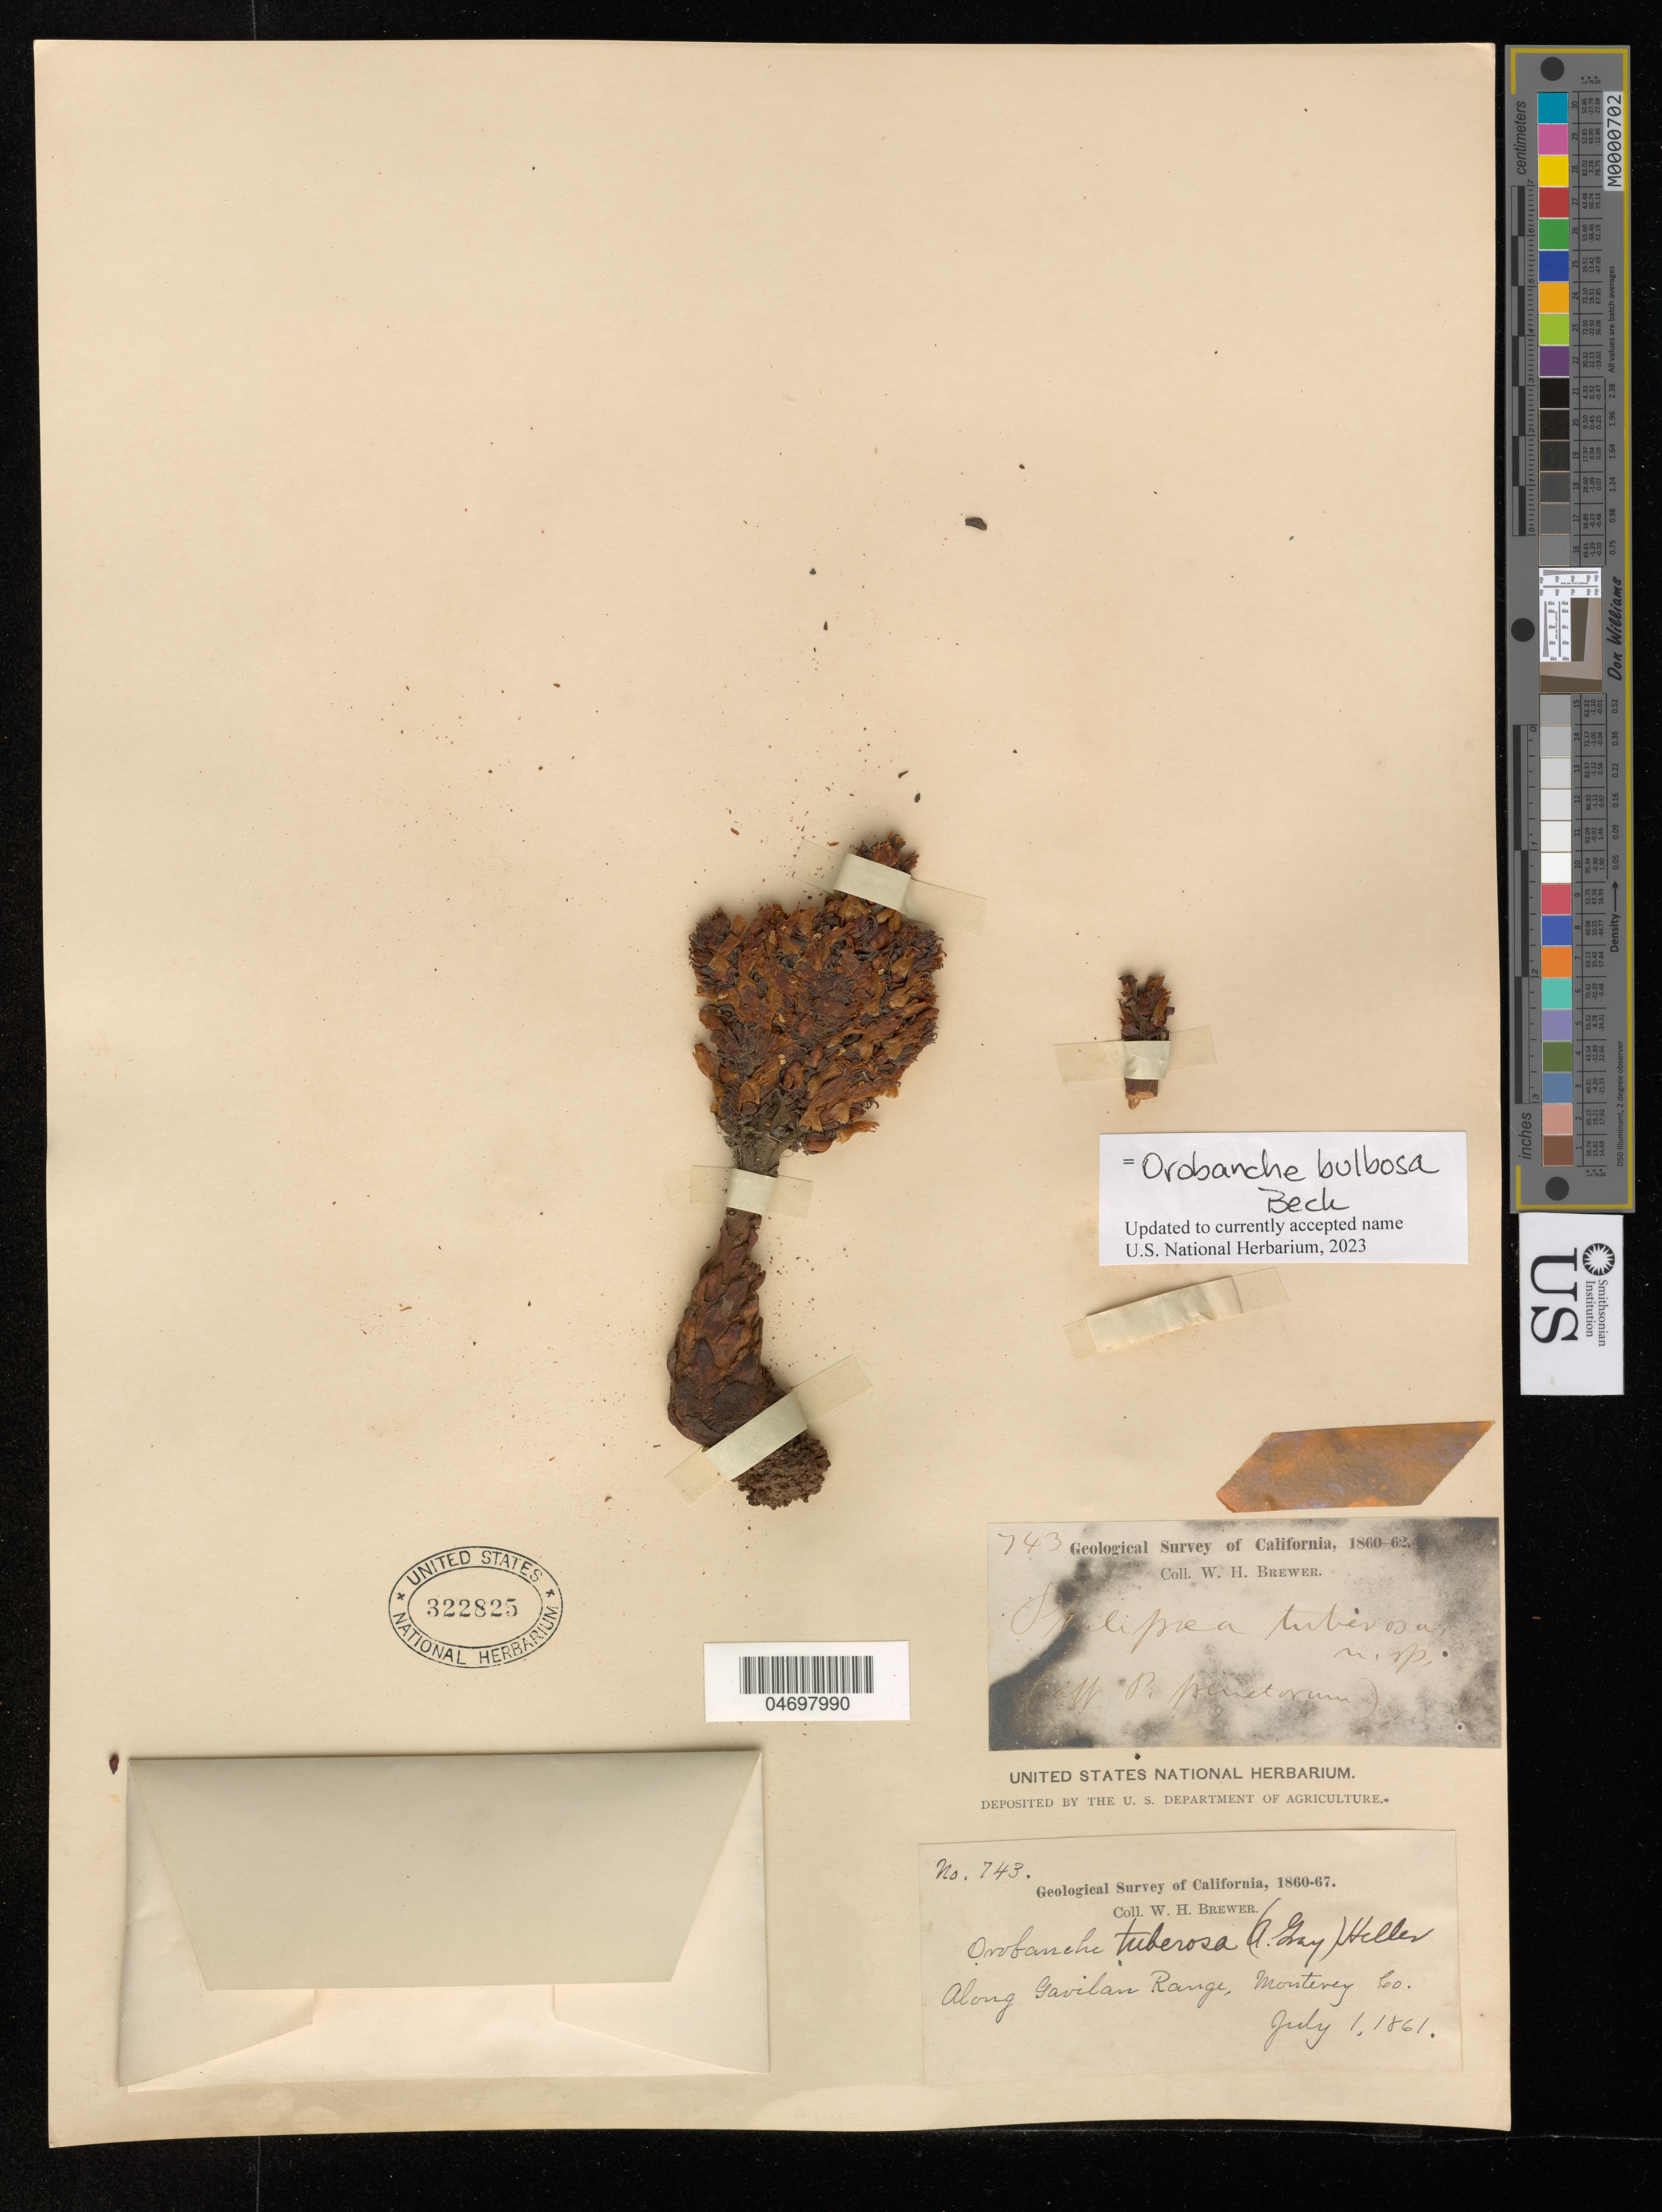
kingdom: Plantae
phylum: Tracheophyta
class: Magnoliopsida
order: Lamiales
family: Orobanchaceae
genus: Orobanche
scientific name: Orobanche bulbosa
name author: (A. Gray) Beck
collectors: W. H. Brewer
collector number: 743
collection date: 1861-07-01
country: United States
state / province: California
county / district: Monterey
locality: Along Gavilan Range.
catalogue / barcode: US 322825